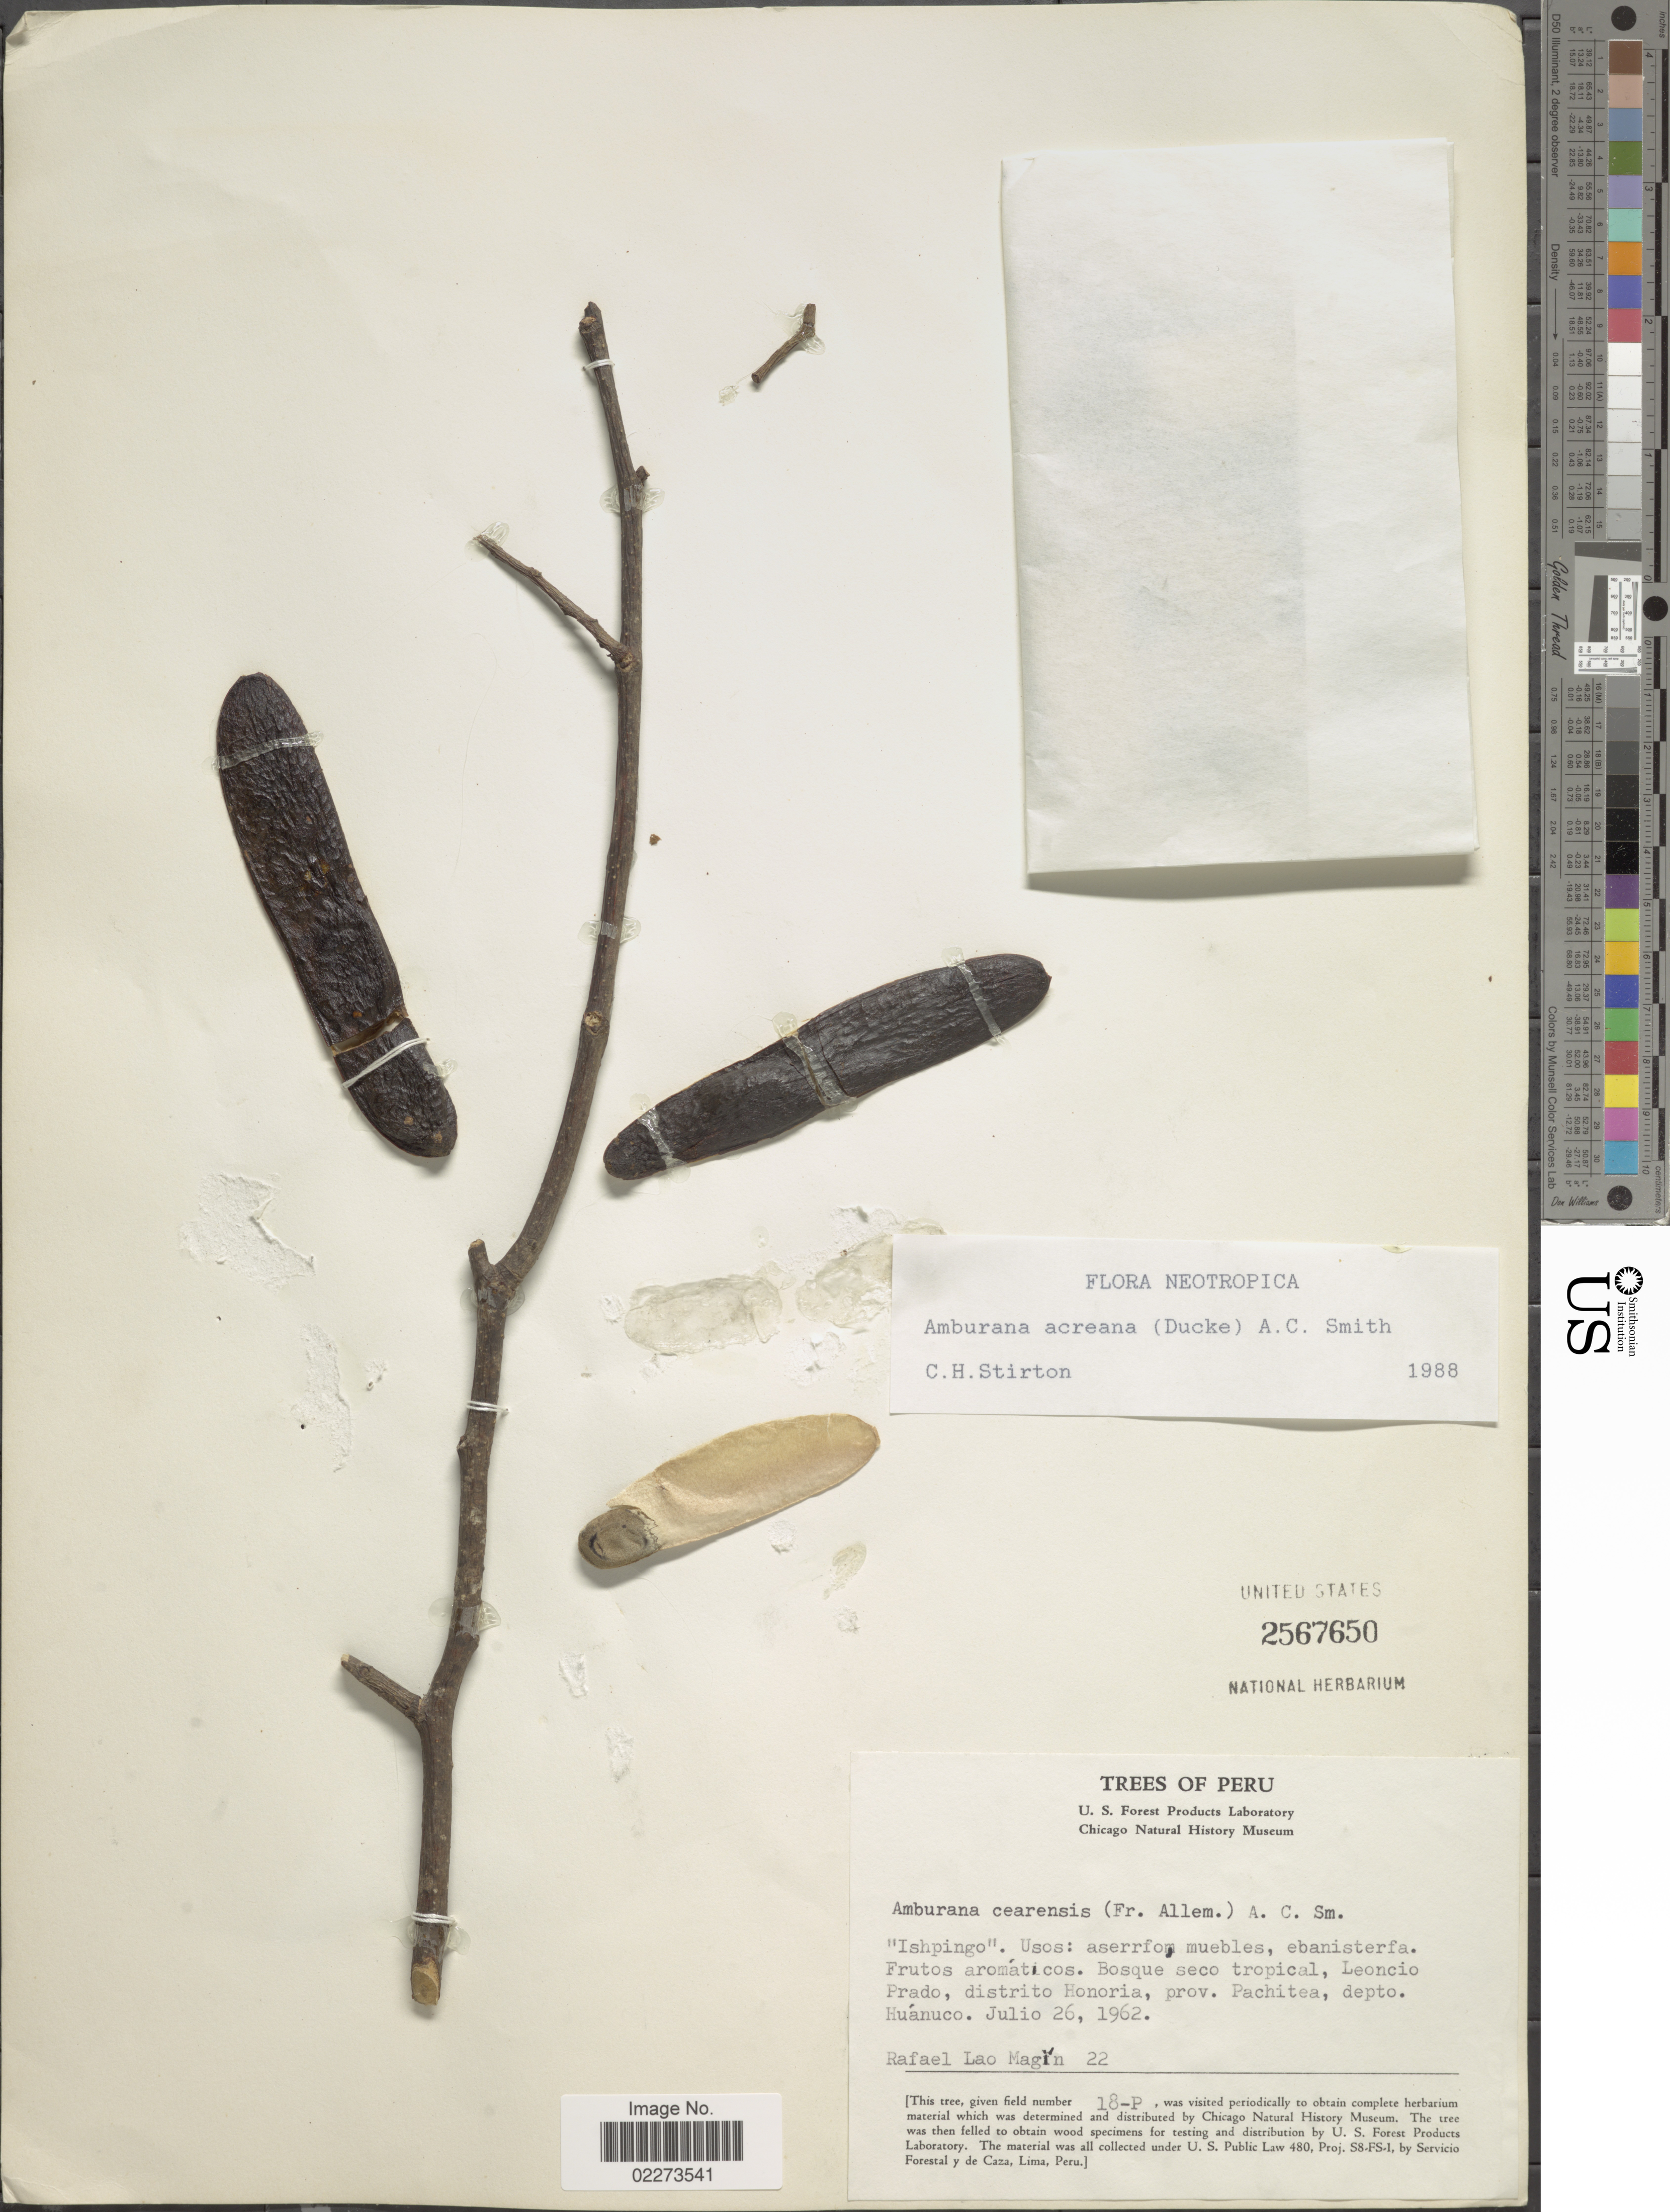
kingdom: Plantae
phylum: Tracheophyta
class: Magnoliopsida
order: Fabales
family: Fabaceae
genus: Amburana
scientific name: Amburana acreana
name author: (Ducke) A.C. Sm.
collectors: R. L. Magin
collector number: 22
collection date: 1962-07-26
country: Peru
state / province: Huánuco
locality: Bosque seco tropical, Leoncio Prado, distrito Honoria, Prov. Pachitea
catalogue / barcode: US 2567650